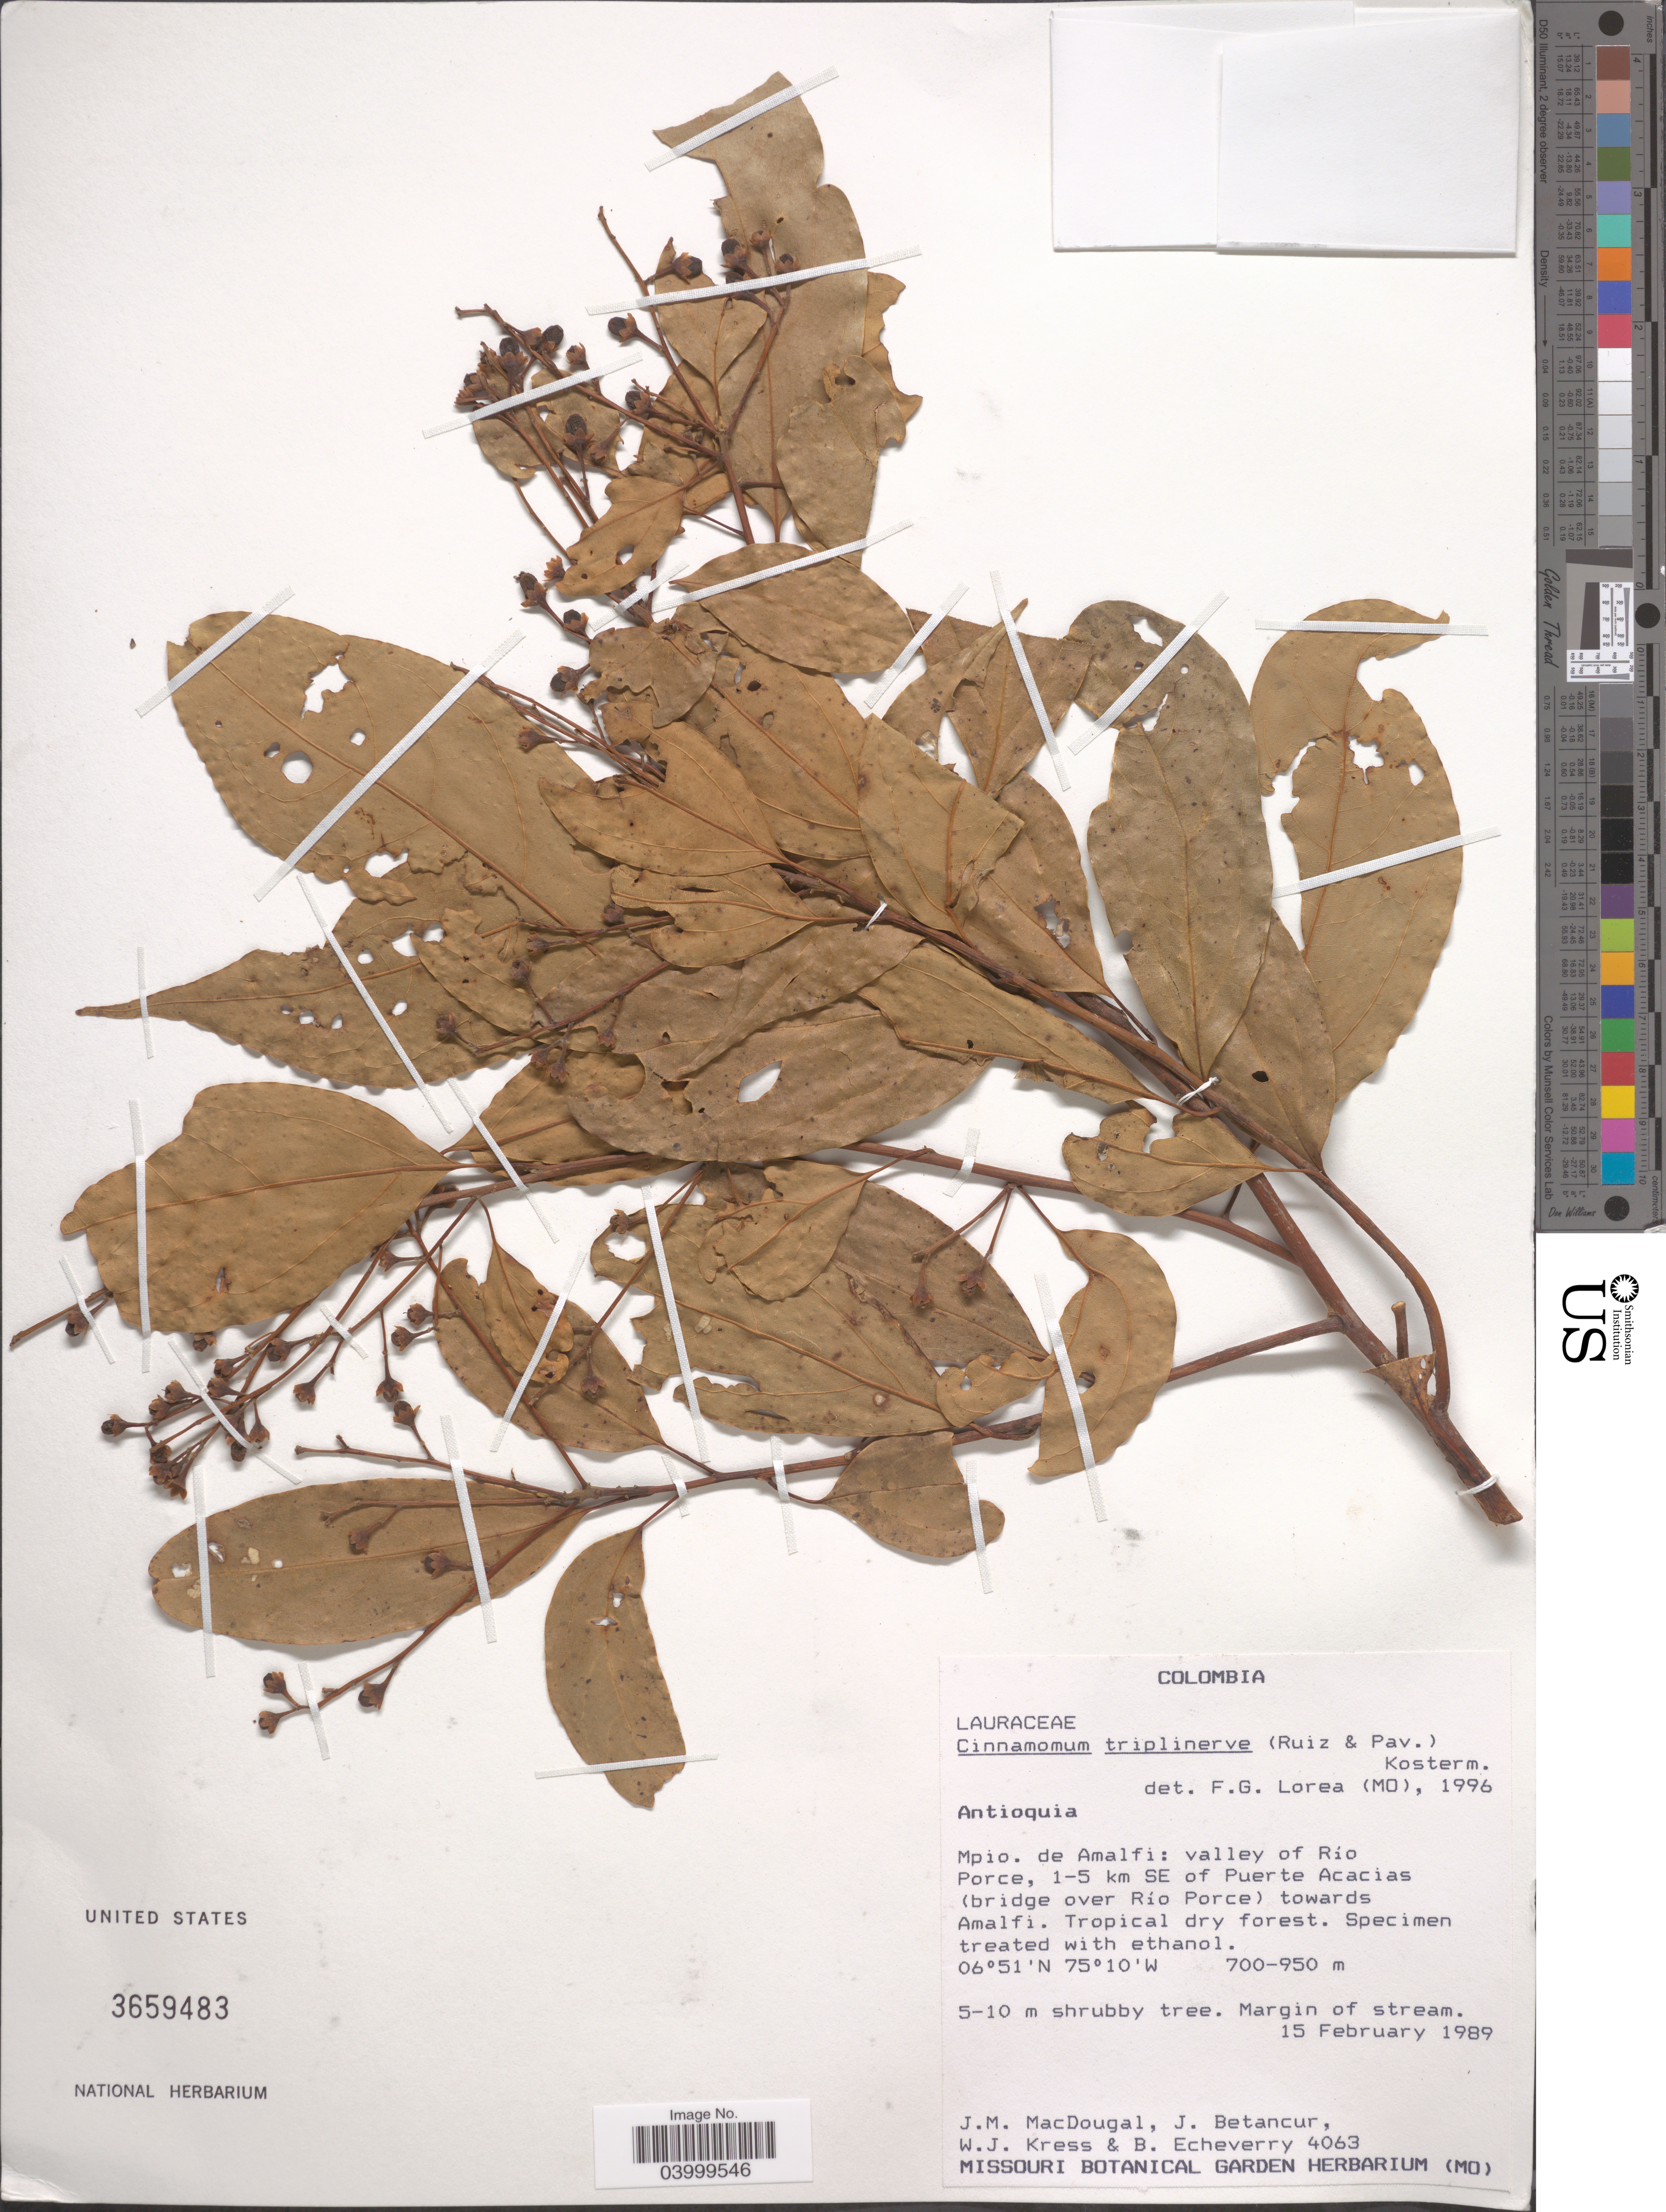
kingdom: Plantae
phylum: Tracheophyta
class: Magnoliopsida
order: Laurales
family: Lauraceae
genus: Cinnamomum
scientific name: Cinnamomum triplinerve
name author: (Ruiz & Pav.) Kosterm.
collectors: J. M. MacDougal, J. Betancur, W. J. Kress & B. Echeverry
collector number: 4063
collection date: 1989-02-15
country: Colombia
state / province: Antioquia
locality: Mpio. de Amalfi: valley of Río Porce, 1-5 km SE of Puerte Acacias (bridge over Río Porce) towards Amalfi.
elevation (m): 700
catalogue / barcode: US 3659483